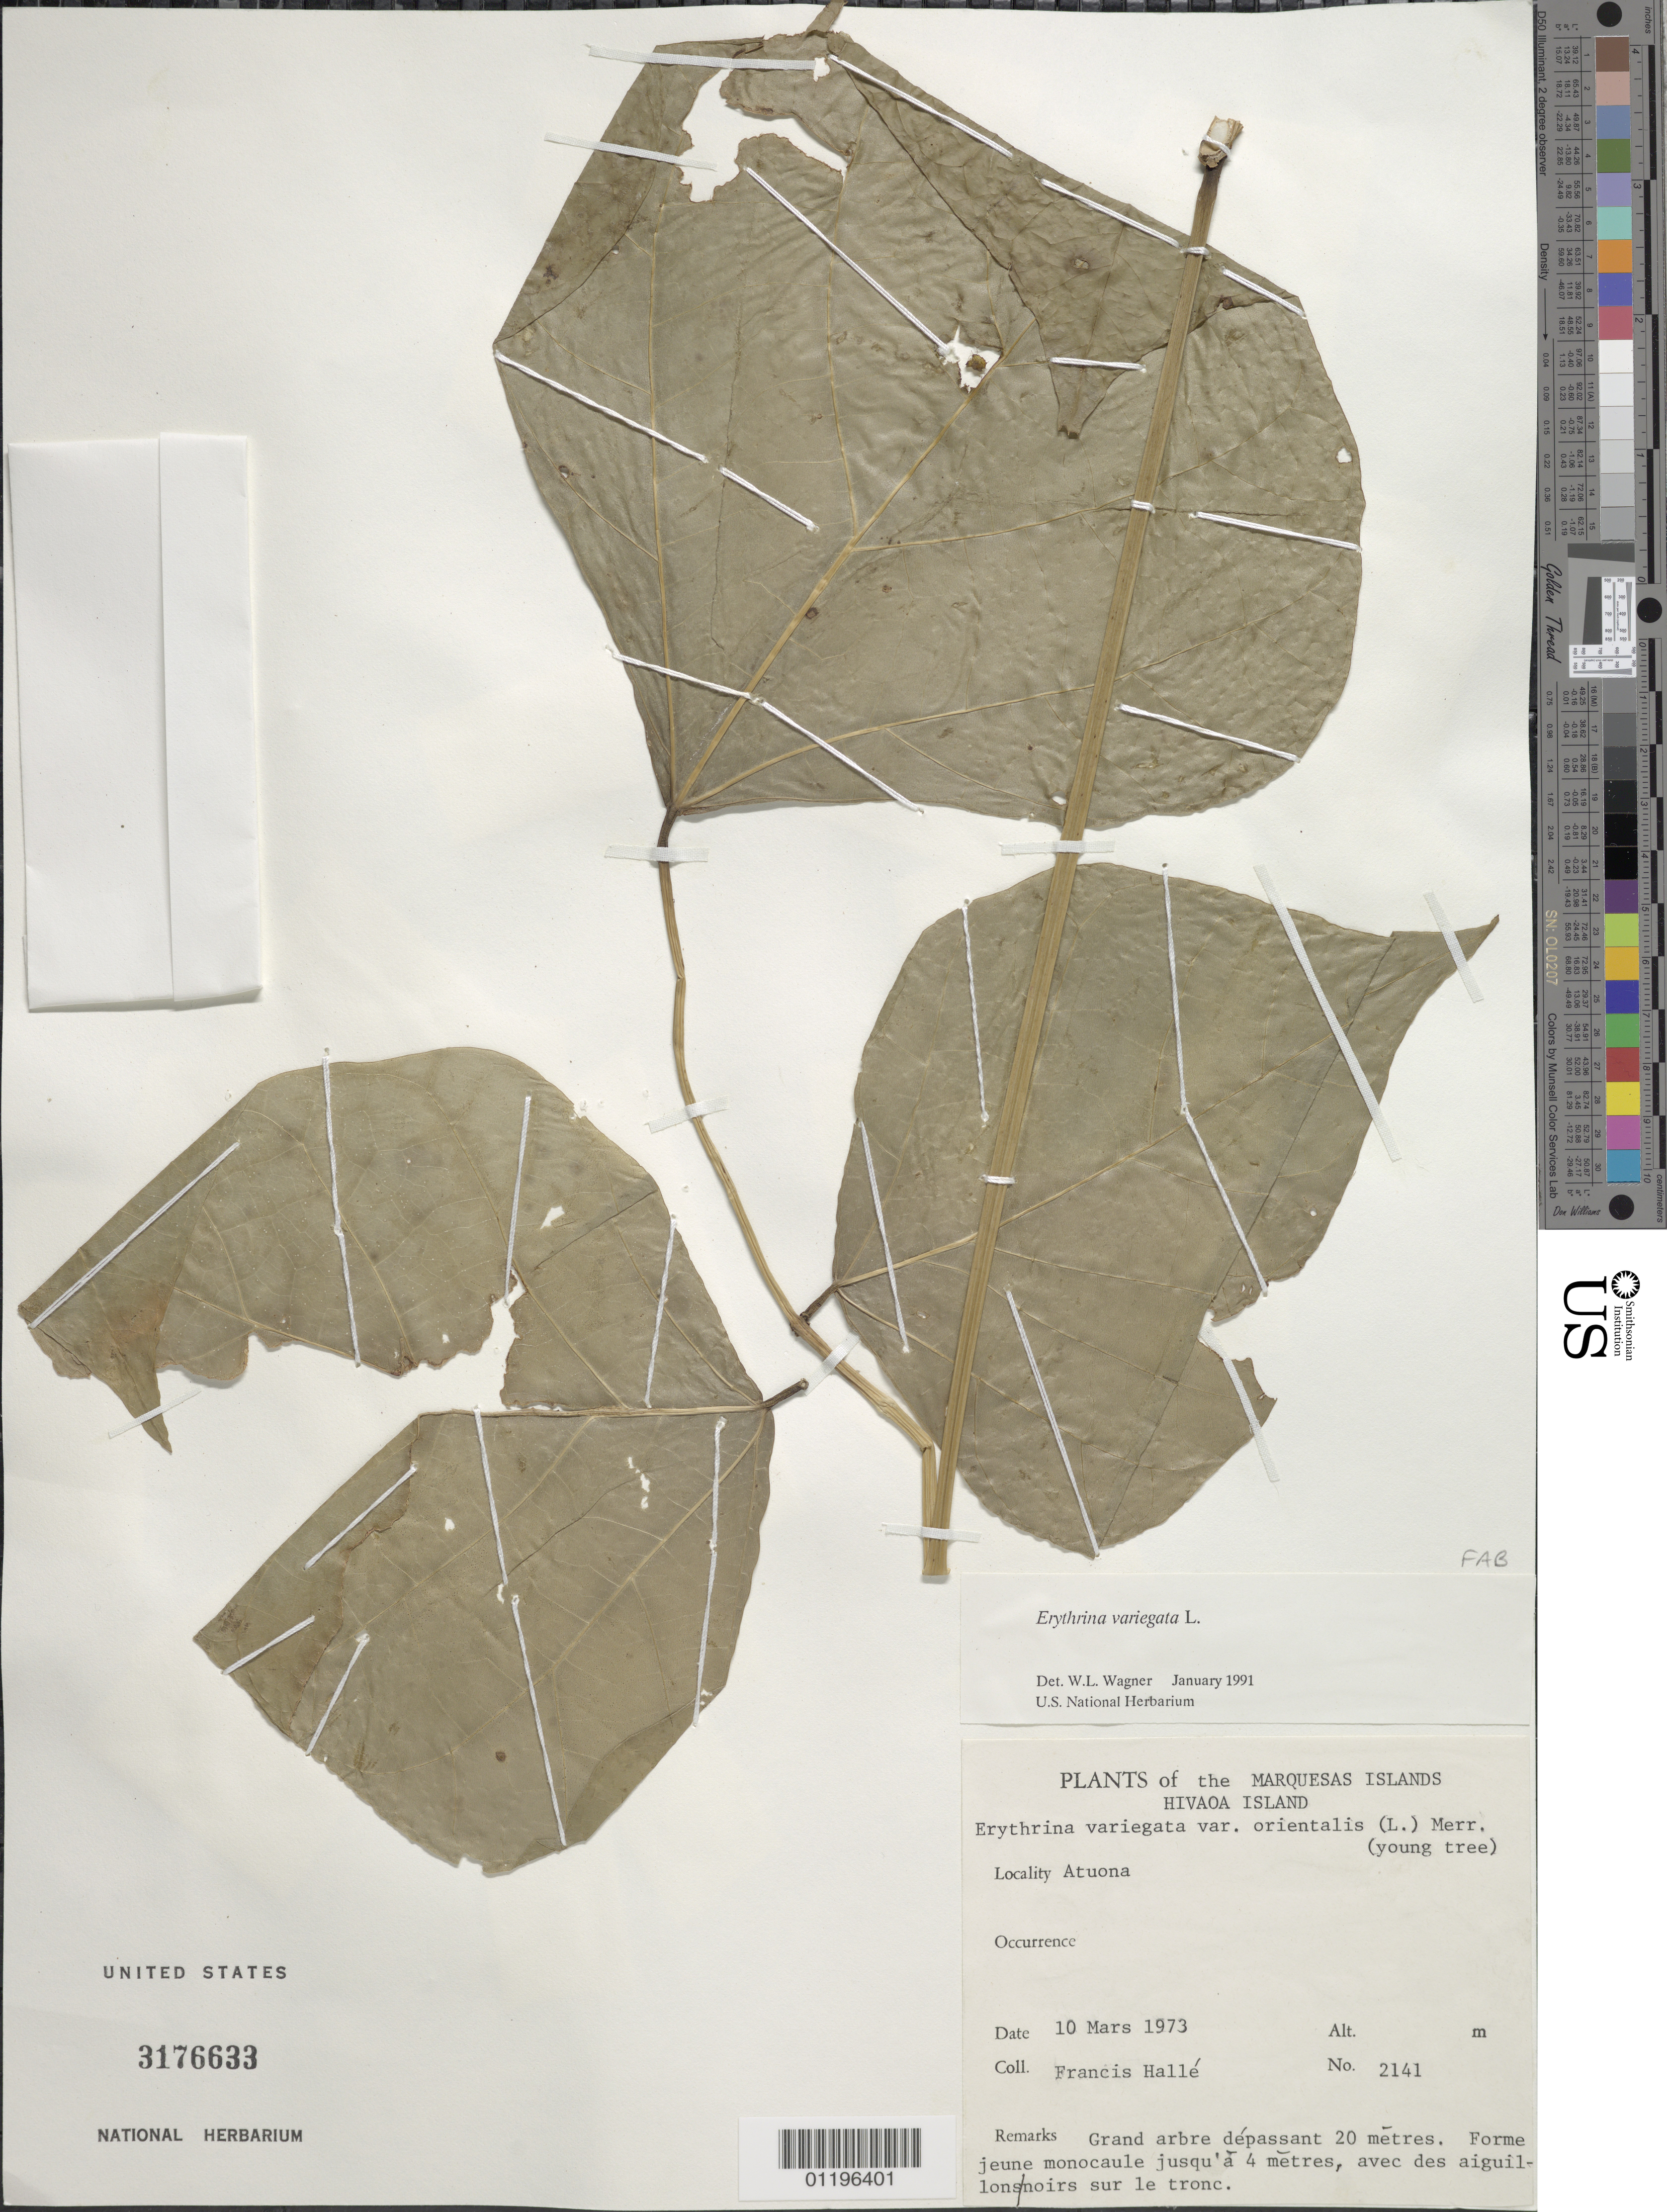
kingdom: Plantae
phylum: Tracheophyta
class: Magnoliopsida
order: Fabales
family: Fabaceae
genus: Erythrina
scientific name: Erythrina variegata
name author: L.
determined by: Wagner, W. L., (BOT), Smithsonian Institution - National Museum of Natural History (UNITED STATES)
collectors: F. Hallé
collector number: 2141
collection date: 1973-03-10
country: French Polynesia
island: Hiva Oa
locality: Atuona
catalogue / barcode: US 3176633